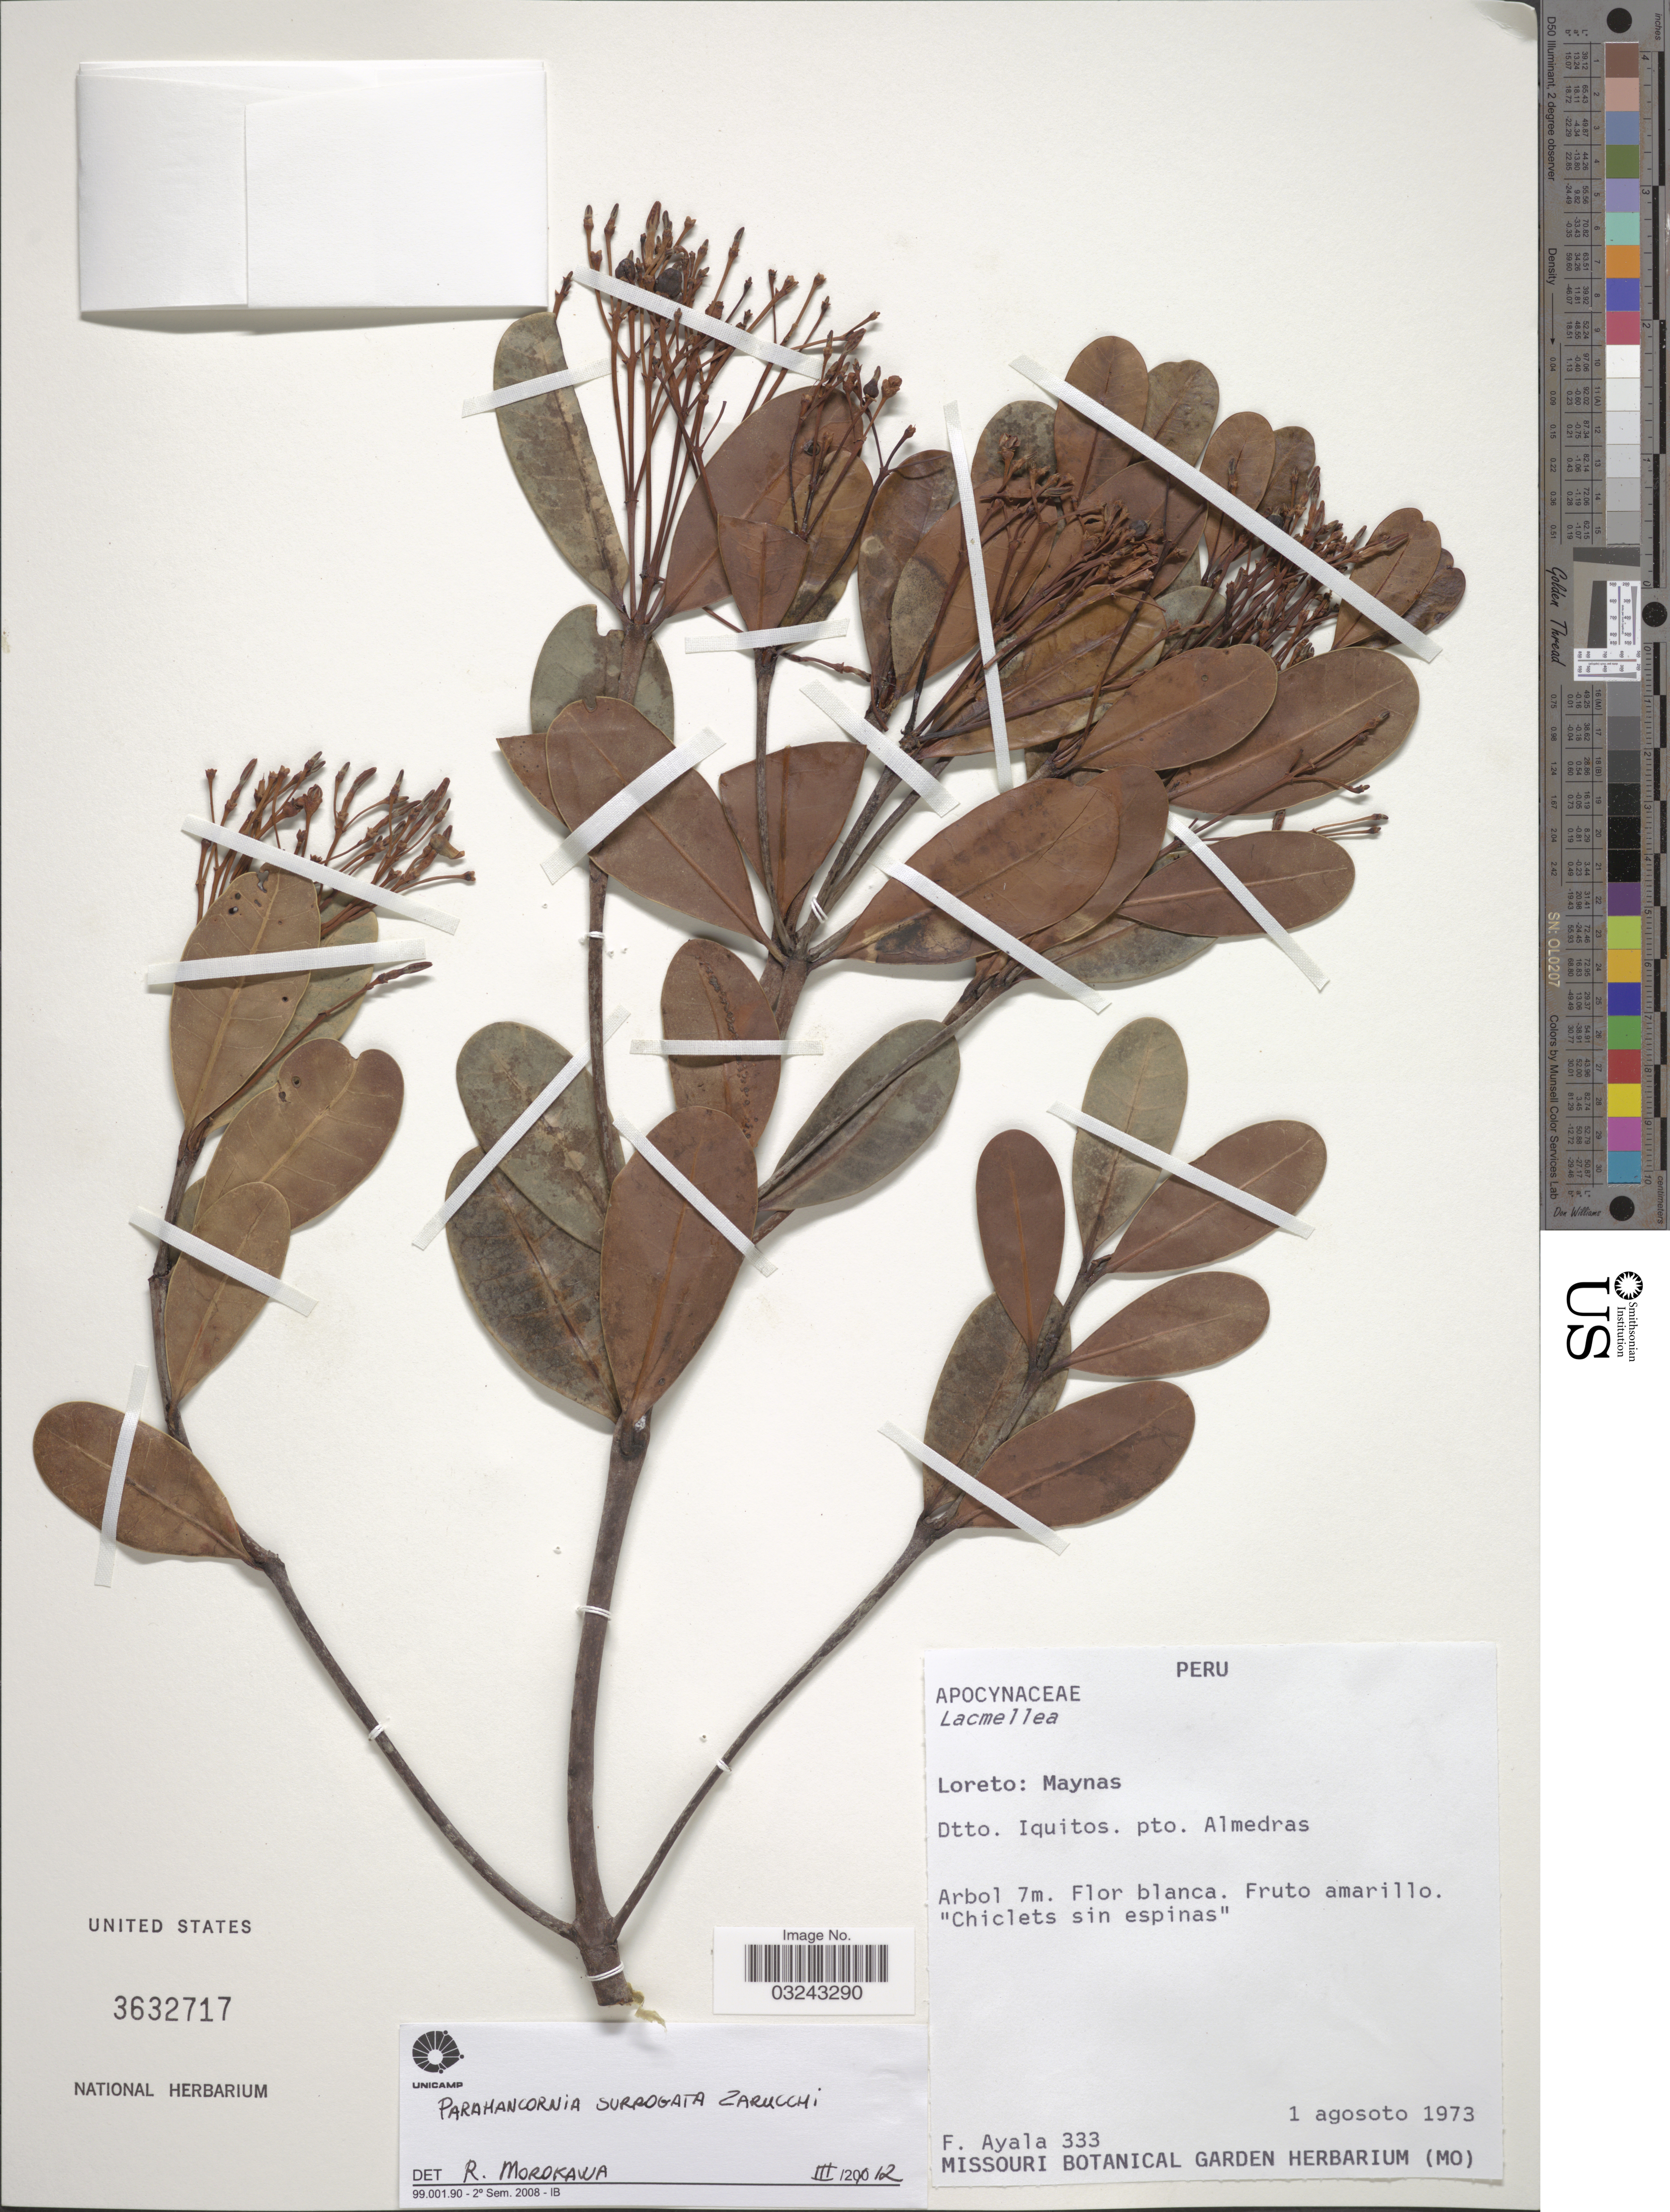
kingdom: Plantae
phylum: Tracheophyta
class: Magnoliopsida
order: Gentianales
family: Apocynaceae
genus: Parahancornia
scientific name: Parahancornia surrogata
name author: Zarucchi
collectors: F. Ayala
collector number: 333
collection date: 1973-08-01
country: Peru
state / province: Loreto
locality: Maynas, Dtto. Iquitos. pto. Almedras.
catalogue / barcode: US 3632717